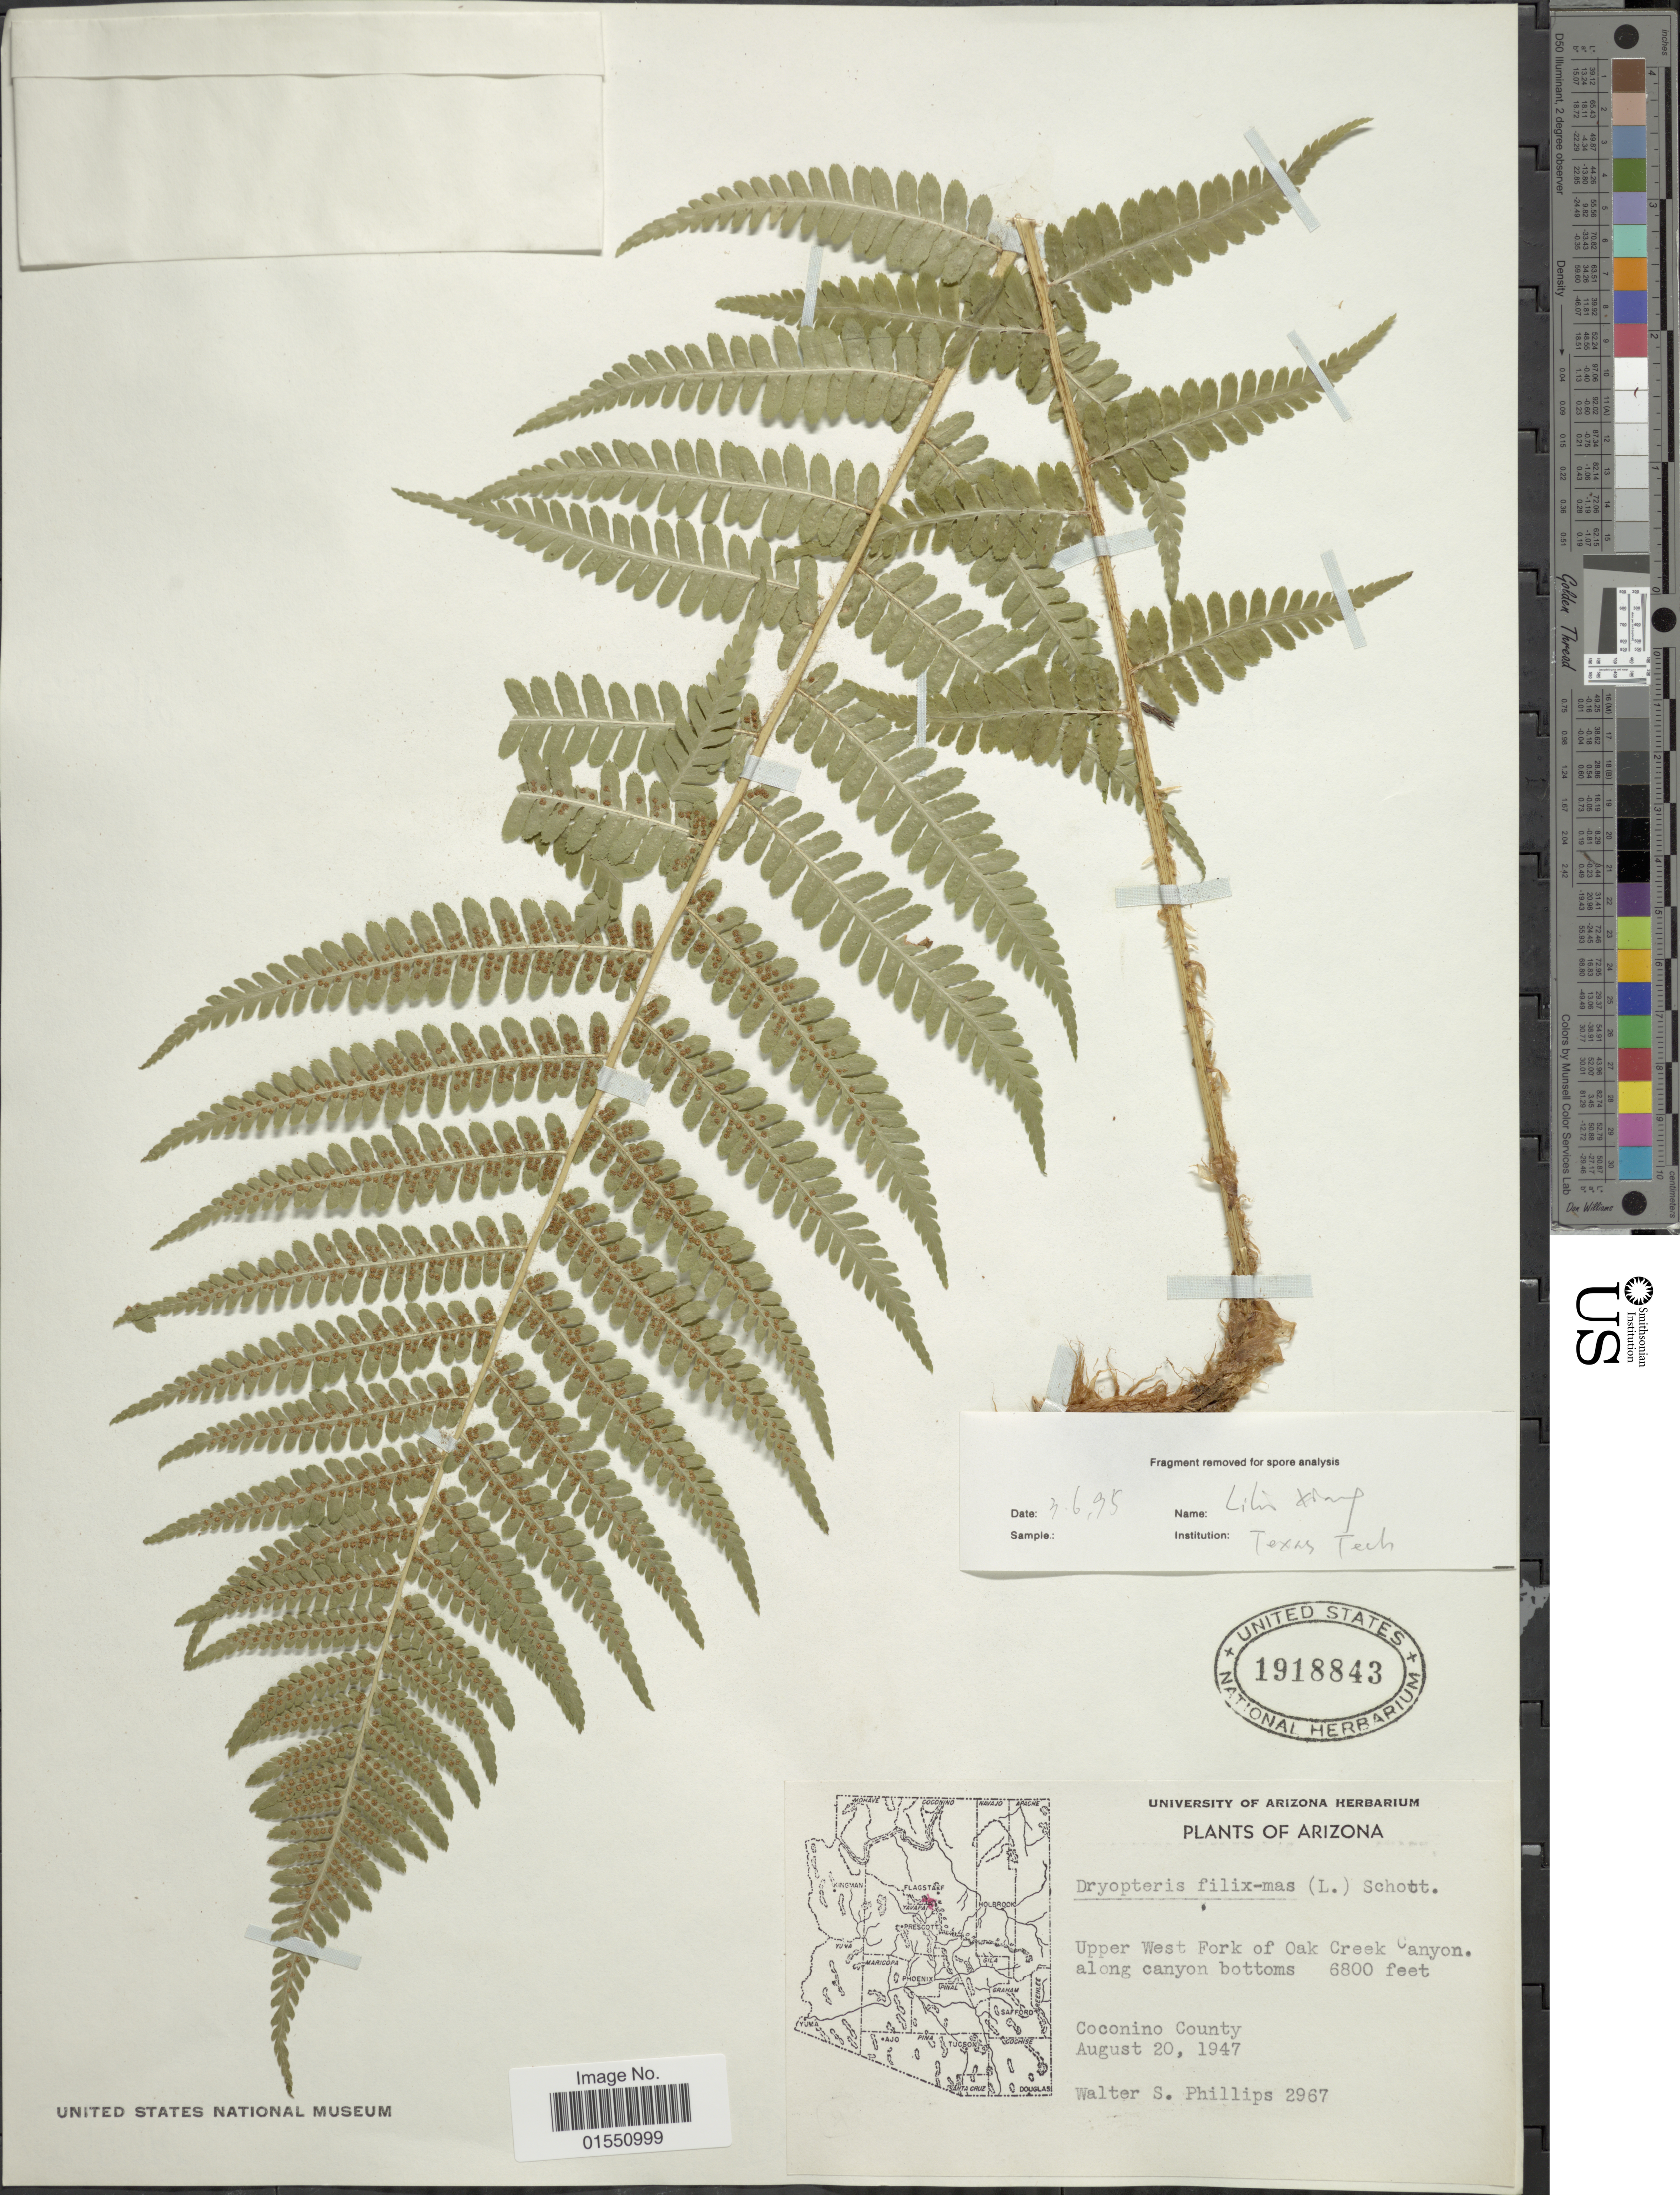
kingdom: Plantae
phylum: Tracheophyta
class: Polypodiopsida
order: Polypodiales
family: Dryopteridaceae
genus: Dryopteris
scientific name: Dryopteris filix-mas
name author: (L.) Schott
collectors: W. S. Phillips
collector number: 2967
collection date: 1947-08-20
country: United States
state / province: Arizona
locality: Upper West Fork of Oak Creek Canyon. Along canyon bottoms. Cococino County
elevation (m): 2073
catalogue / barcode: US 1918843